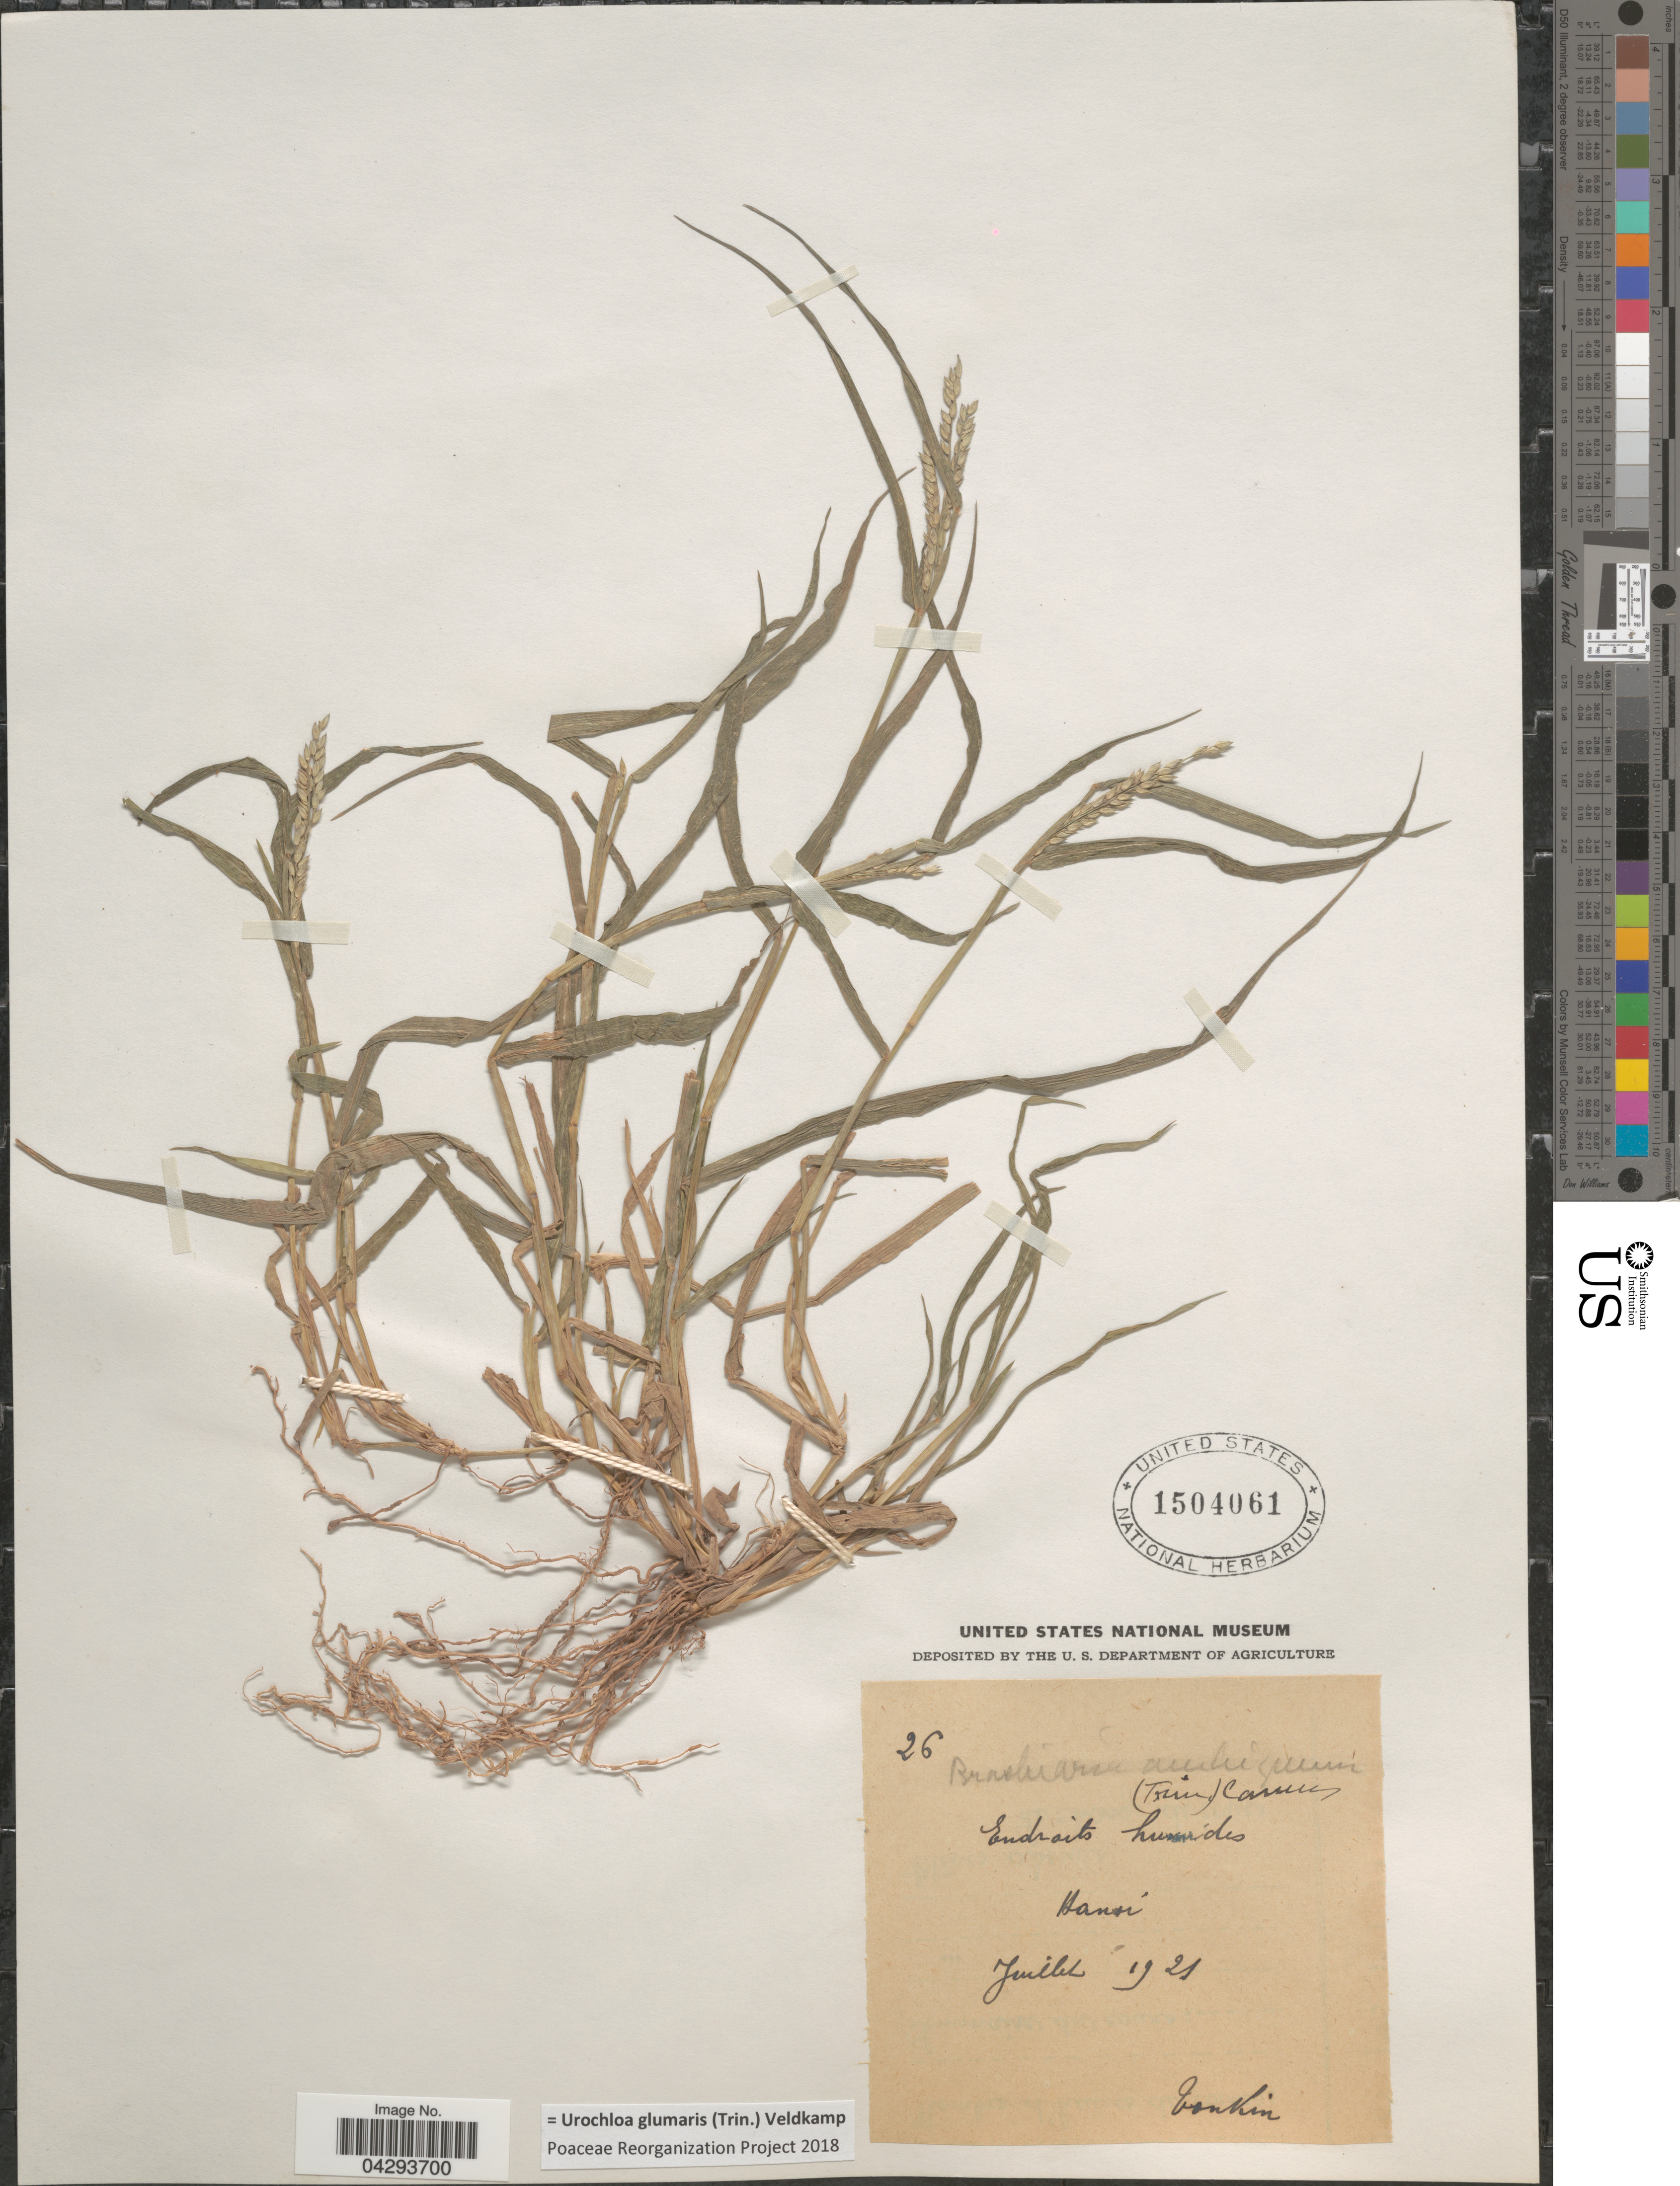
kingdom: Plantae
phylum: Tracheophyta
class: Liliopsida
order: Poales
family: Poaceae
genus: Urochloa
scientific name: Urochloa glumaris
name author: (Trin.) Veldkamp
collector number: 26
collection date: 1921-07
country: Vietnam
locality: Hanoi. Tonkin.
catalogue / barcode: US 1504061